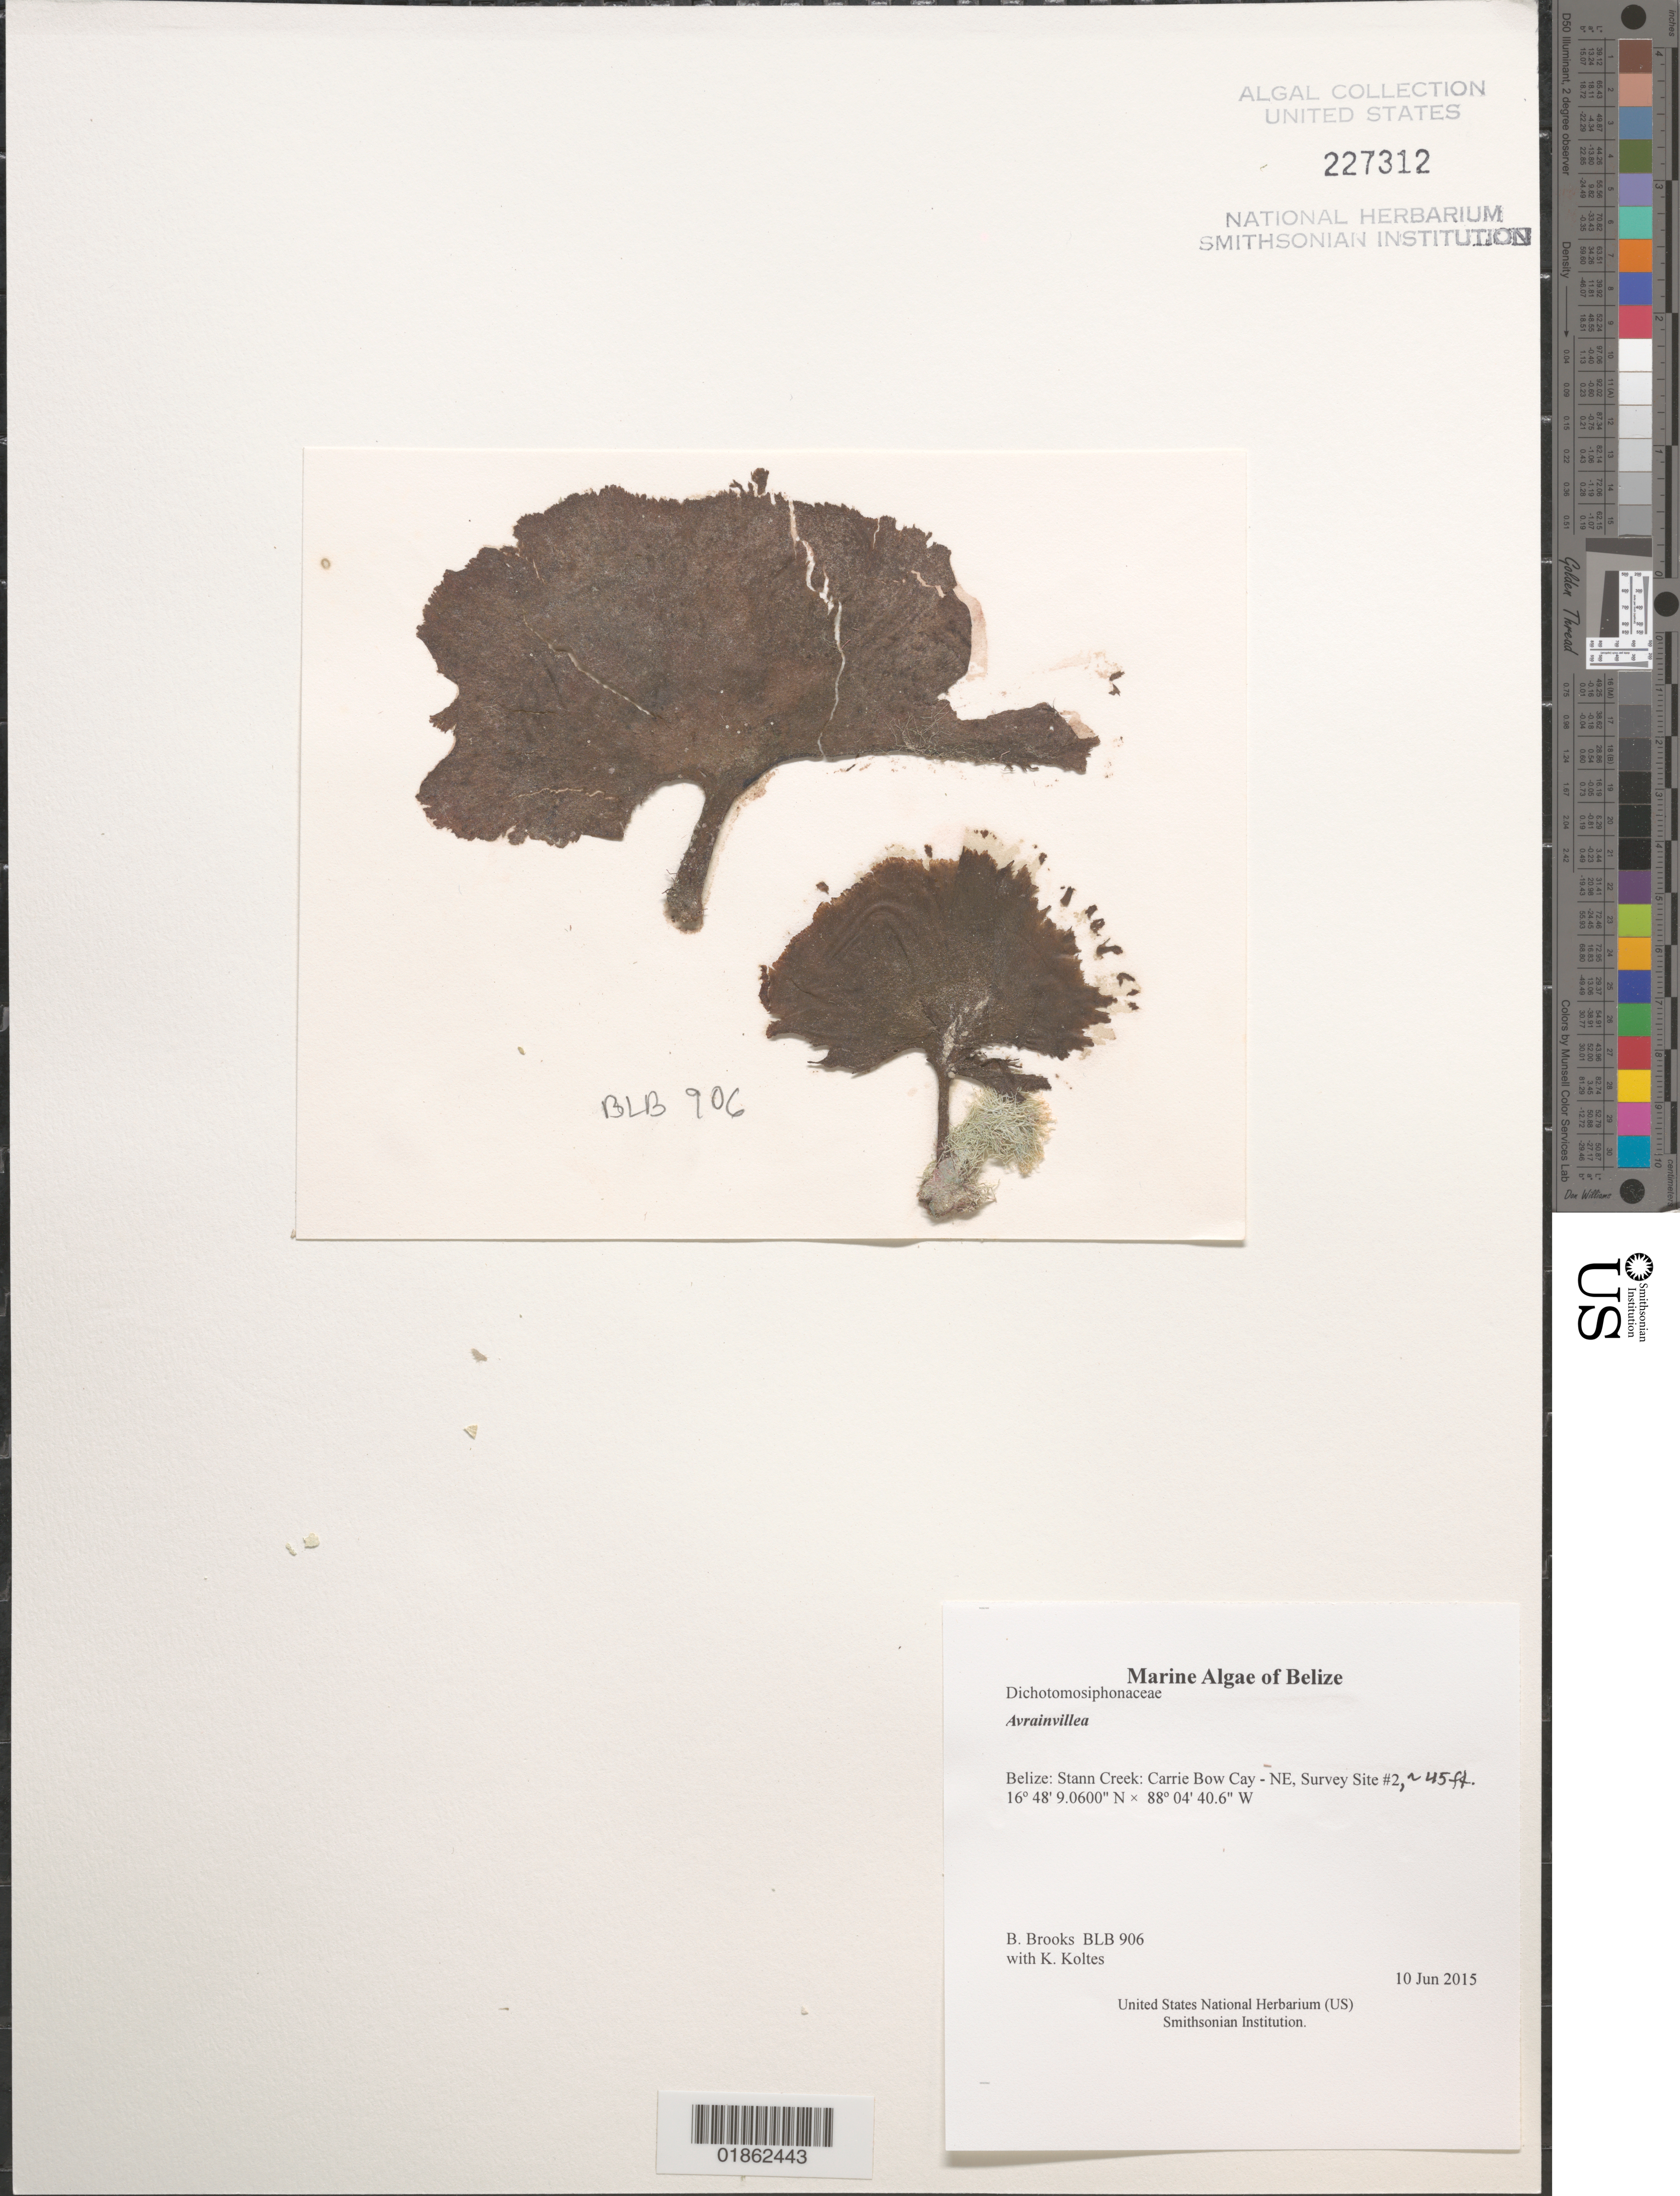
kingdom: Plantae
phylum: Chlorophyta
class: Ulvophyceae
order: Bryopsidales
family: Dichotomosiphonaceae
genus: Avrainvillea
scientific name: Avrainvillea sp.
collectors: B. Brooks & K. Koltes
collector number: BLB 906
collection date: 2015-06-10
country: Belize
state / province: Stann Creek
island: Carrie Bow Cay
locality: Carrie Bow Cay - NE, Survey Site #2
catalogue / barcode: US 227312